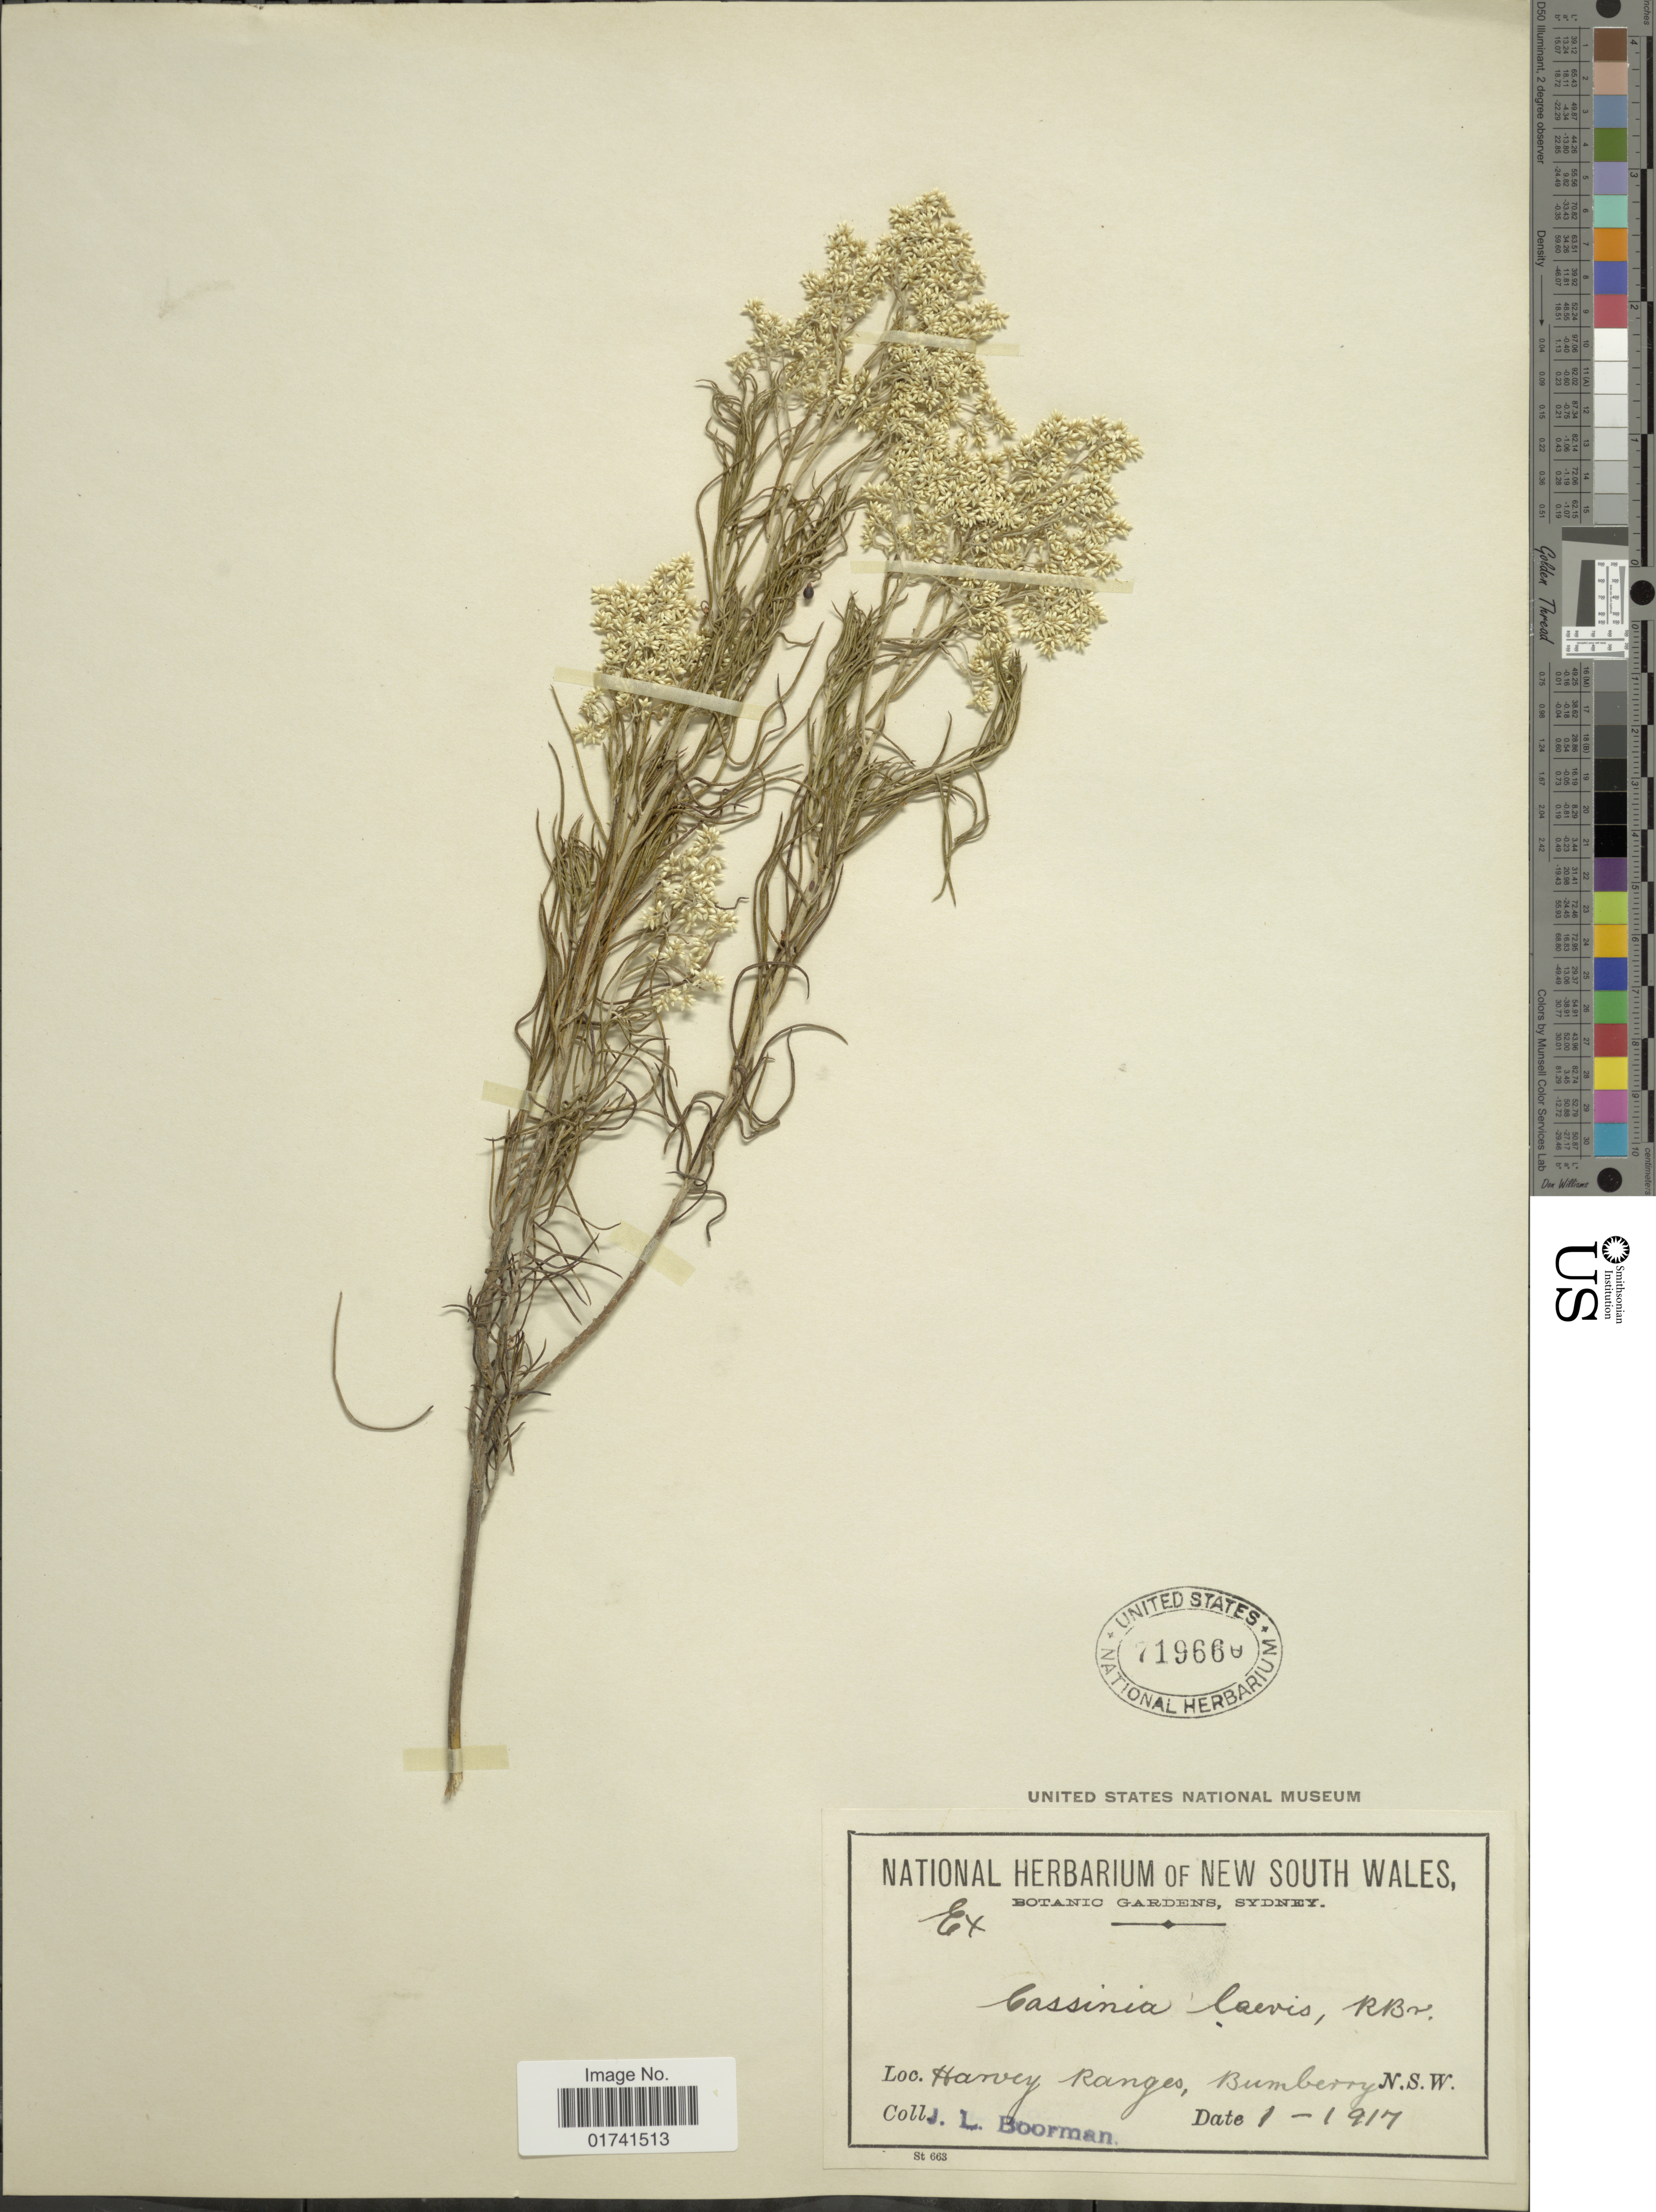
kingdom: Plantae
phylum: Tracheophyta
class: Magnoliopsida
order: Asterales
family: Asteraceae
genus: Cassinia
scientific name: Cassinia laevis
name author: R. Br.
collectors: J. Boorman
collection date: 1917-01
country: Australia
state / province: New South Wales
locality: Harvey Ranges, Bumberry.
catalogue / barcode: US 719660